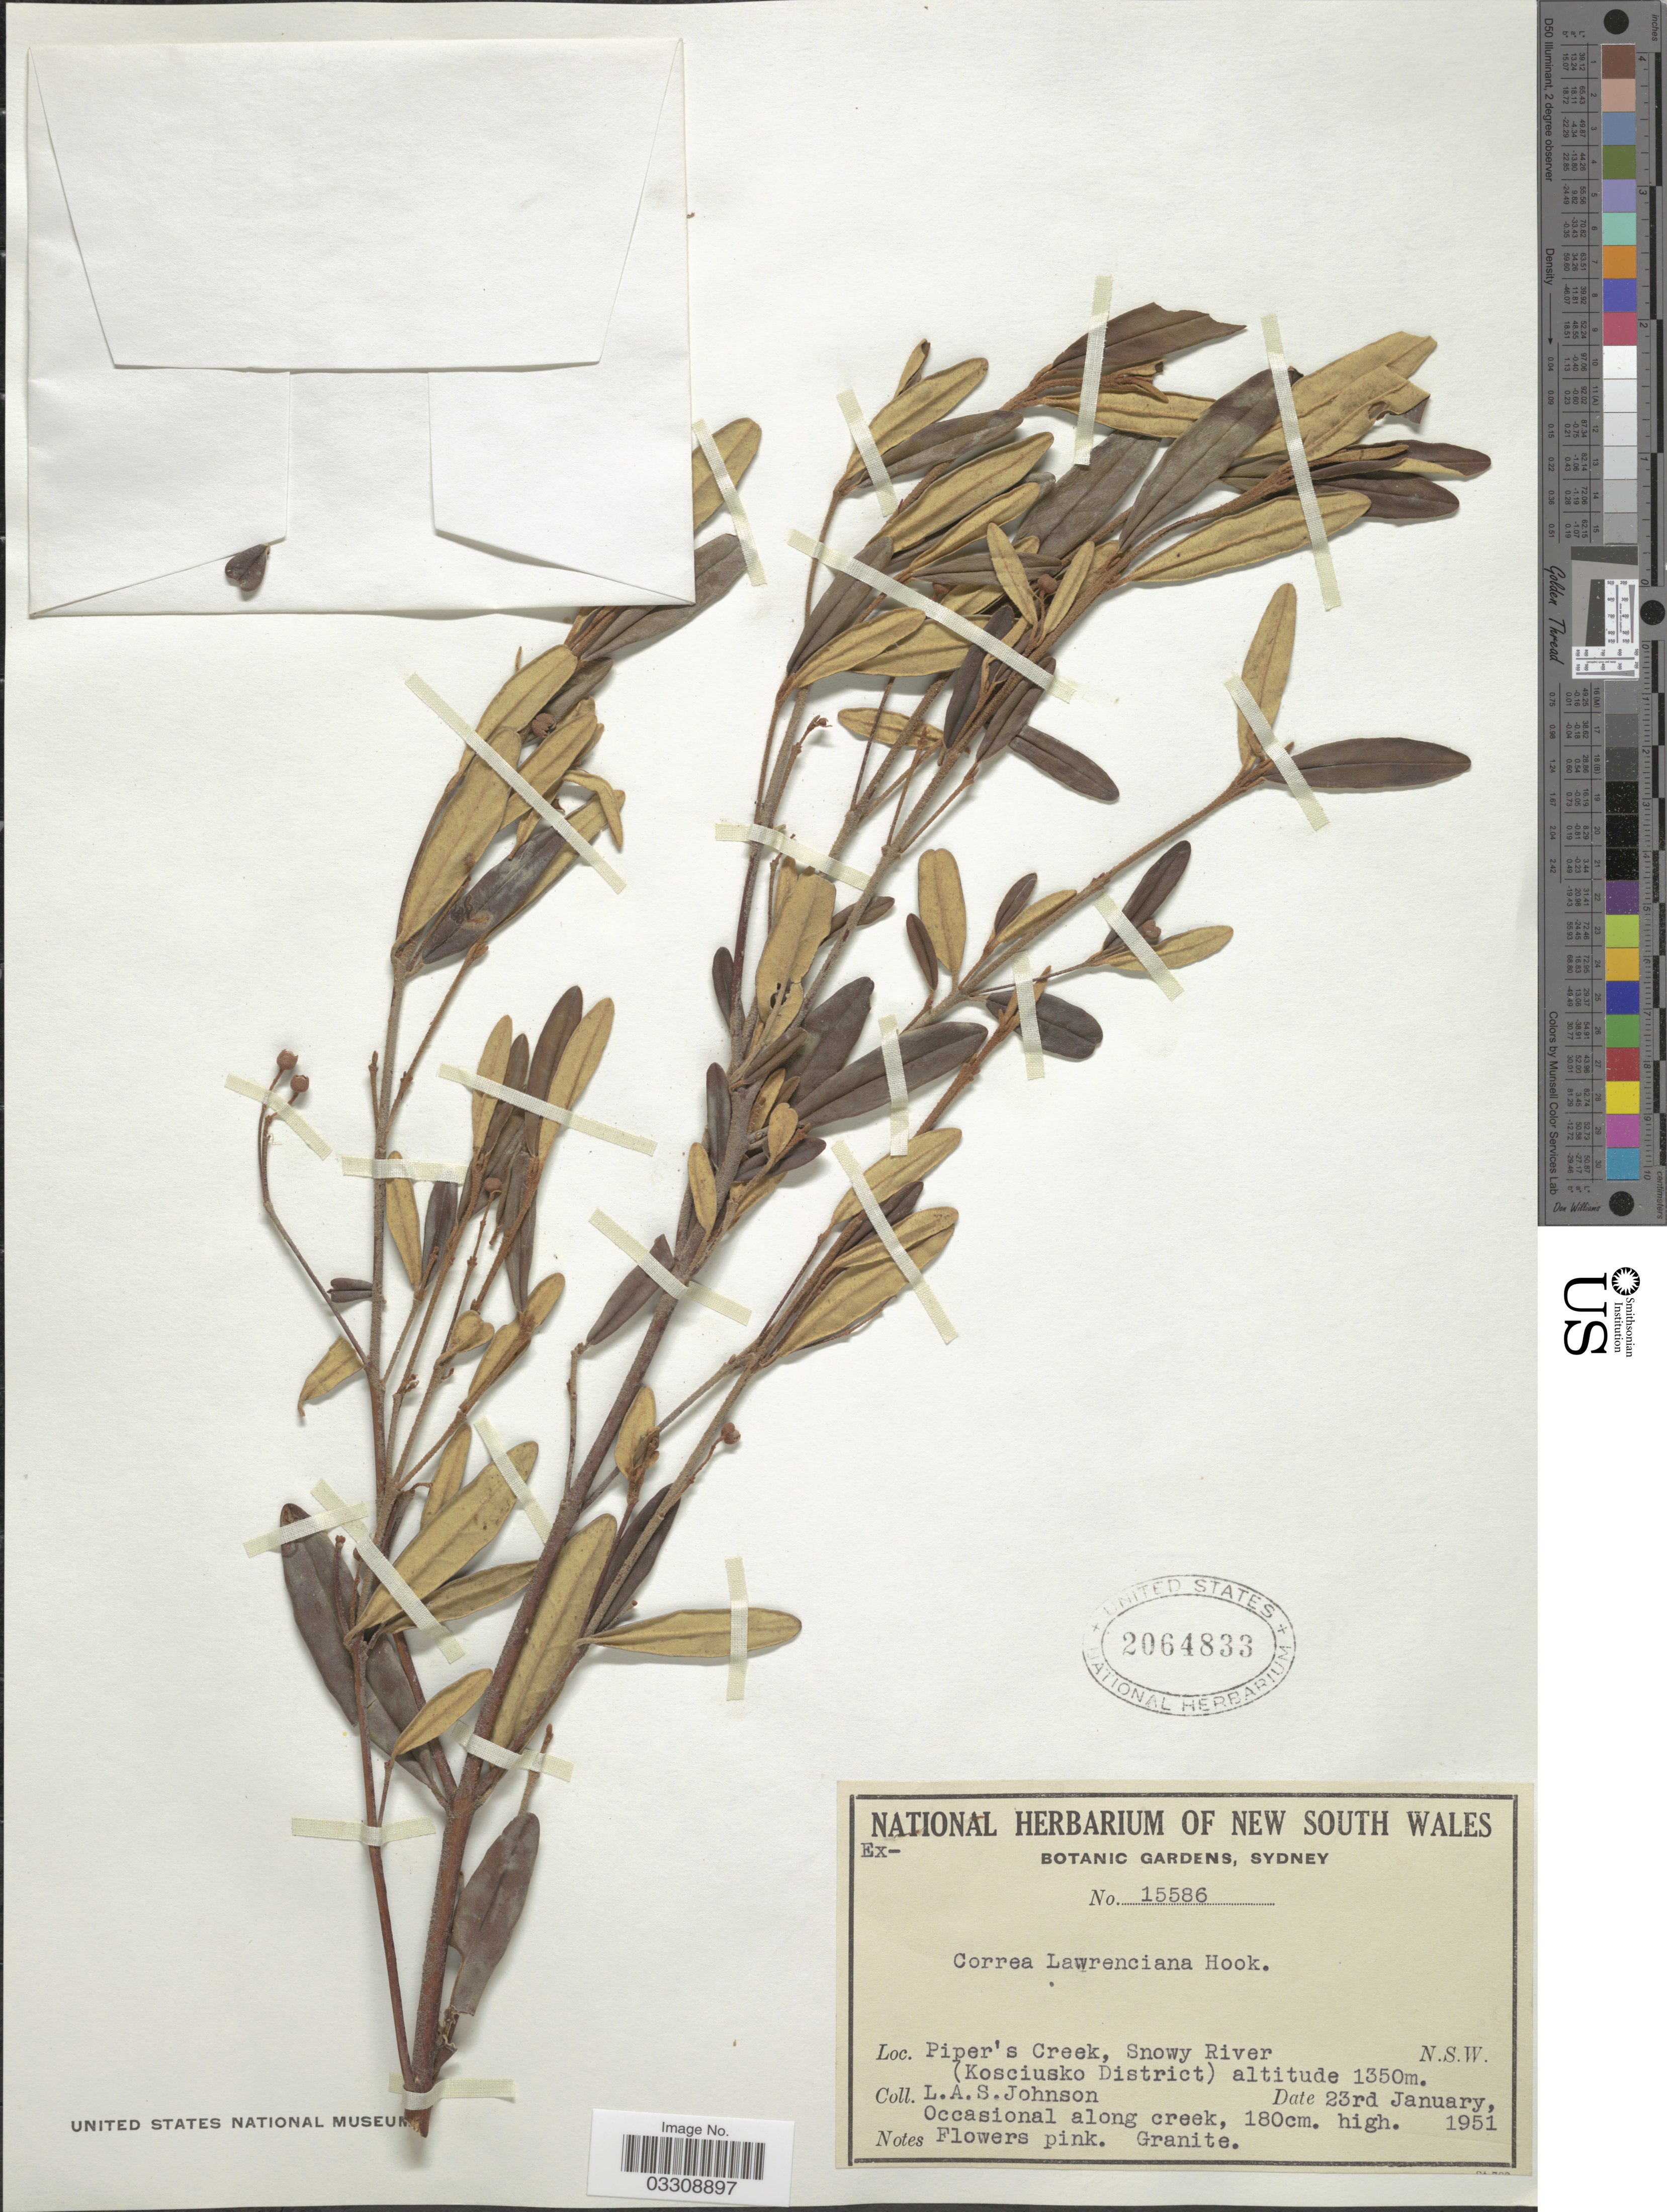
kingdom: Plantae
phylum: Tracheophyta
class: Magnoliopsida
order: Sapindales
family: Rutaceae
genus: Correa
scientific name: Correa lawrenceana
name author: Hook.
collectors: L. A. S. Johnson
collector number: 15586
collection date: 1951-01-23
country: Australia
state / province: New South Wales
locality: Piper's Creek, Snowy River (Kosciusko District).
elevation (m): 1350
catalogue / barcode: US 2064833